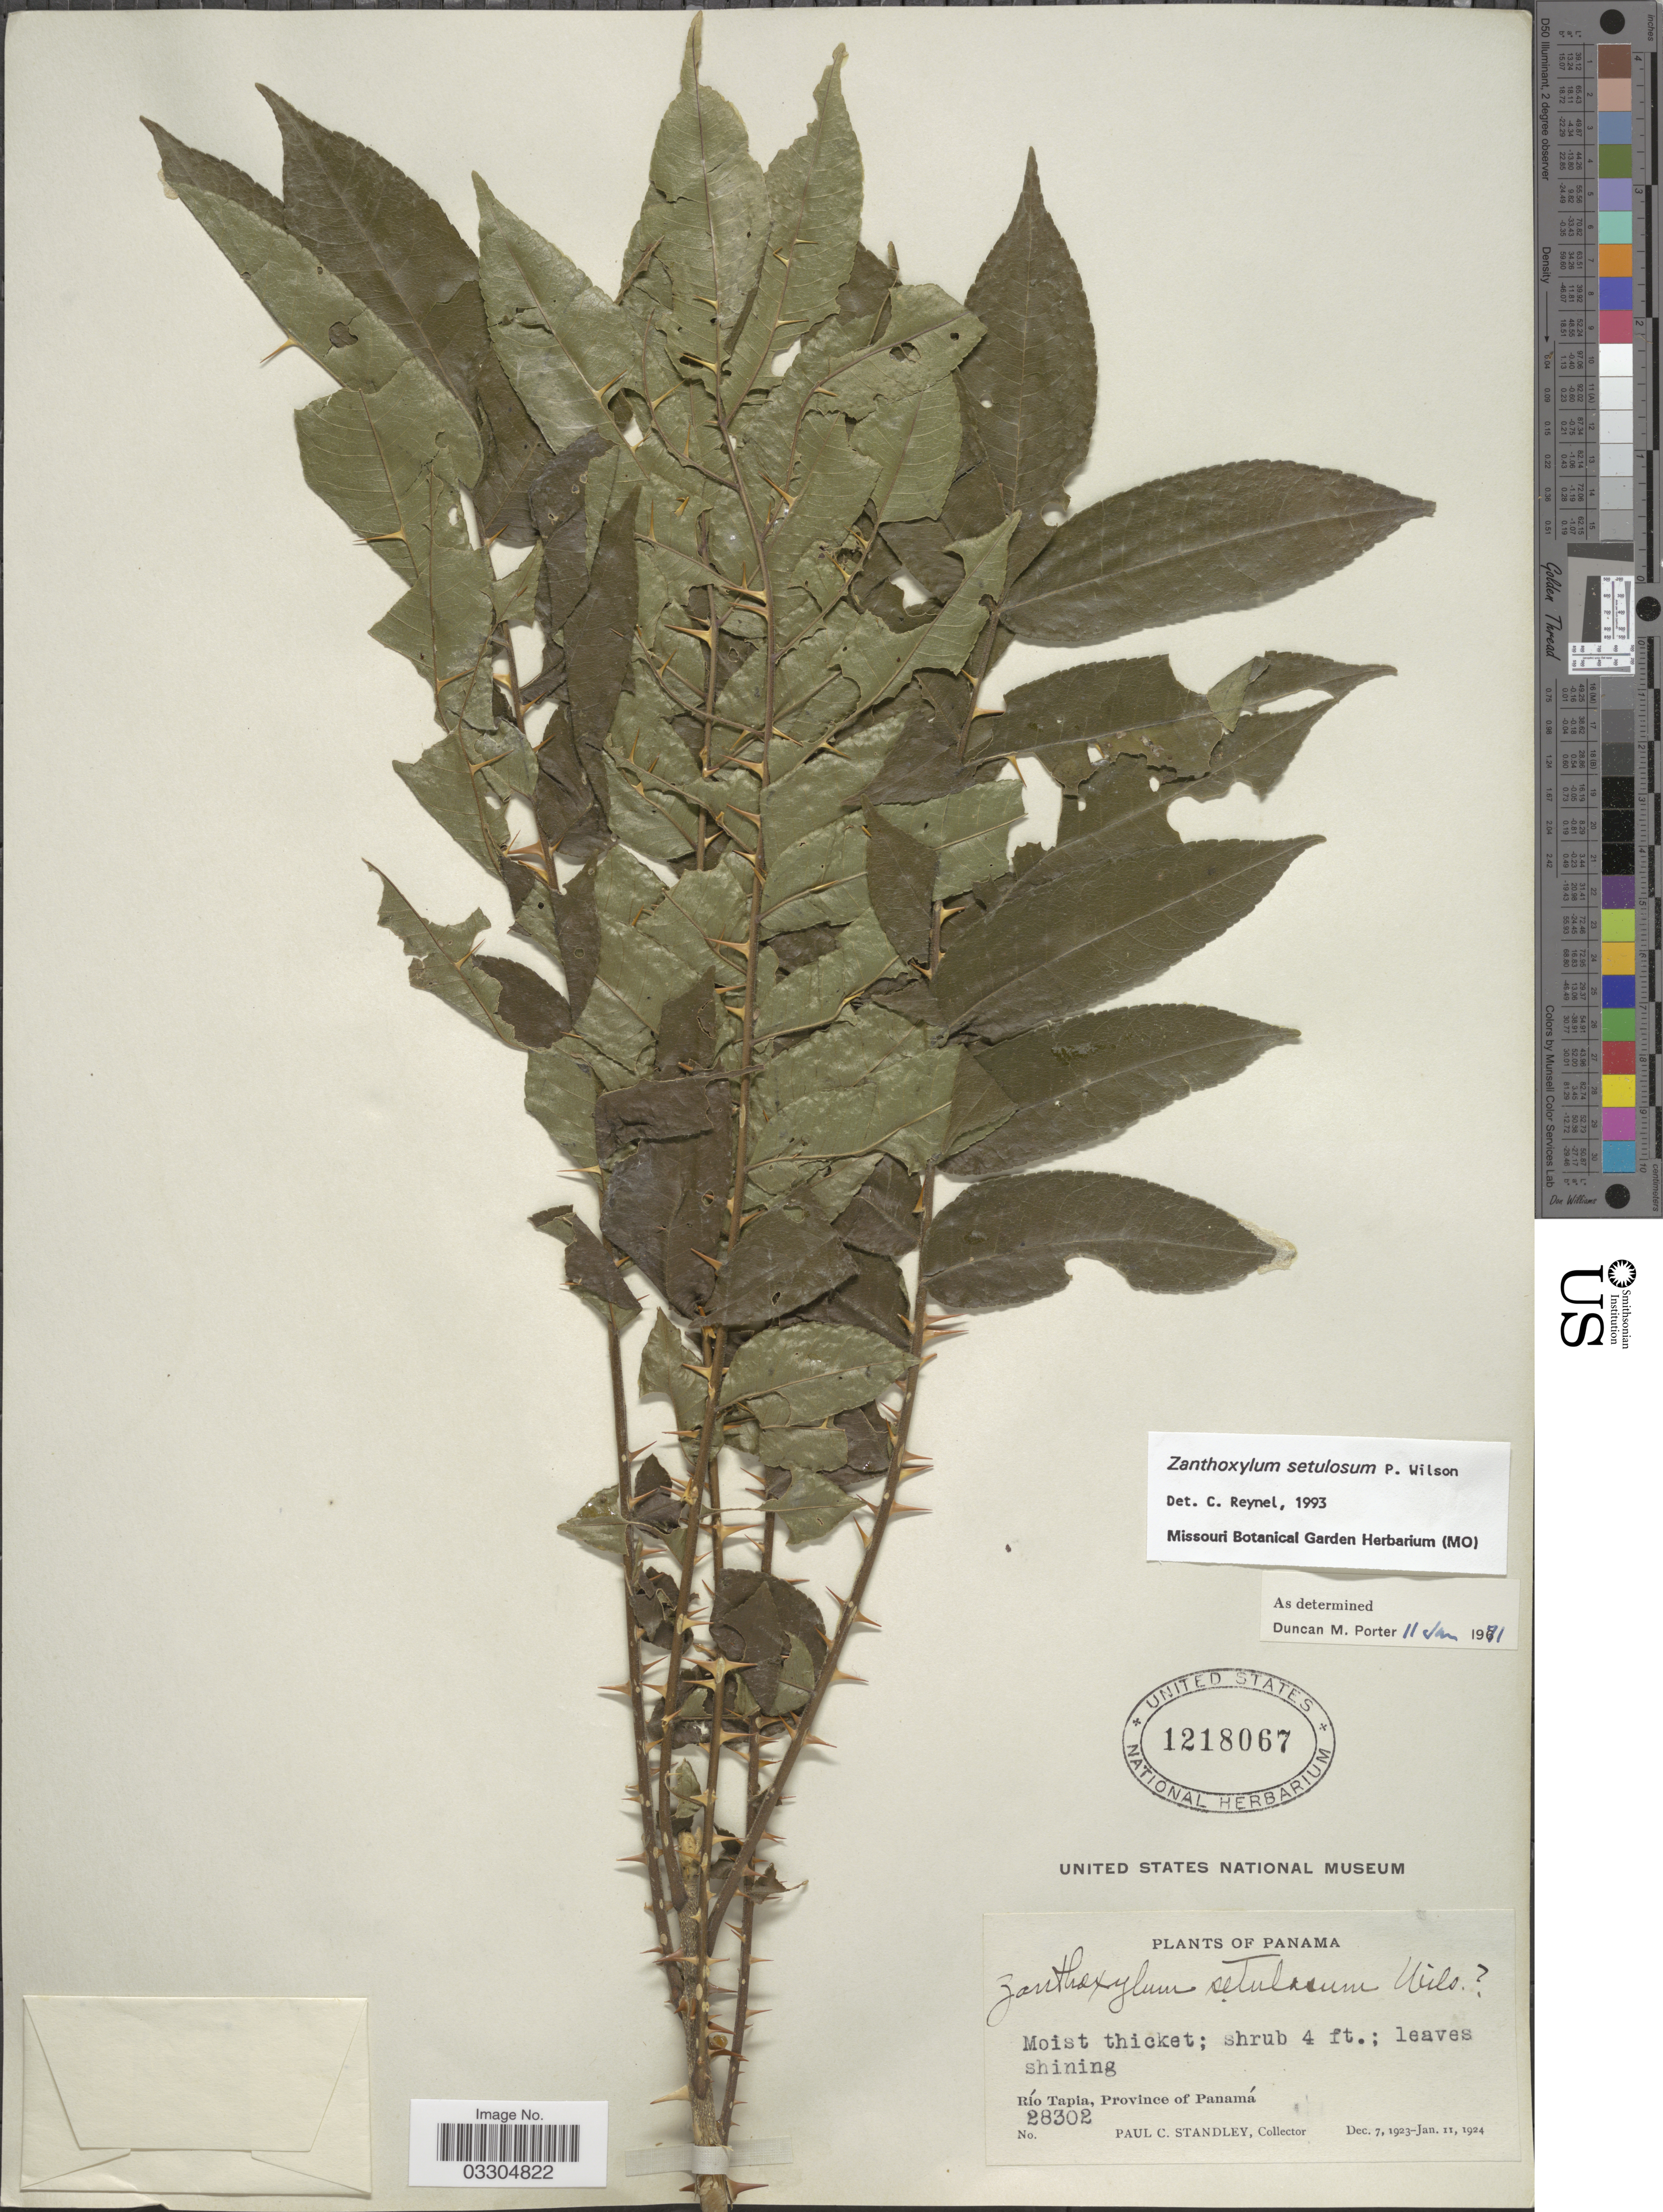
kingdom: Plantae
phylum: Tracheophyta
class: Magnoliopsida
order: Sapindales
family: Rutaceae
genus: Zanthoxylum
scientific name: Zanthoxylum setulosum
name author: P. Wilson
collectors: P. C. Standley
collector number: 28302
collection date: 1923-12-07/1924-01-11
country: Panama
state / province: Panamá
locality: Río Tapia.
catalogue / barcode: US 1218067